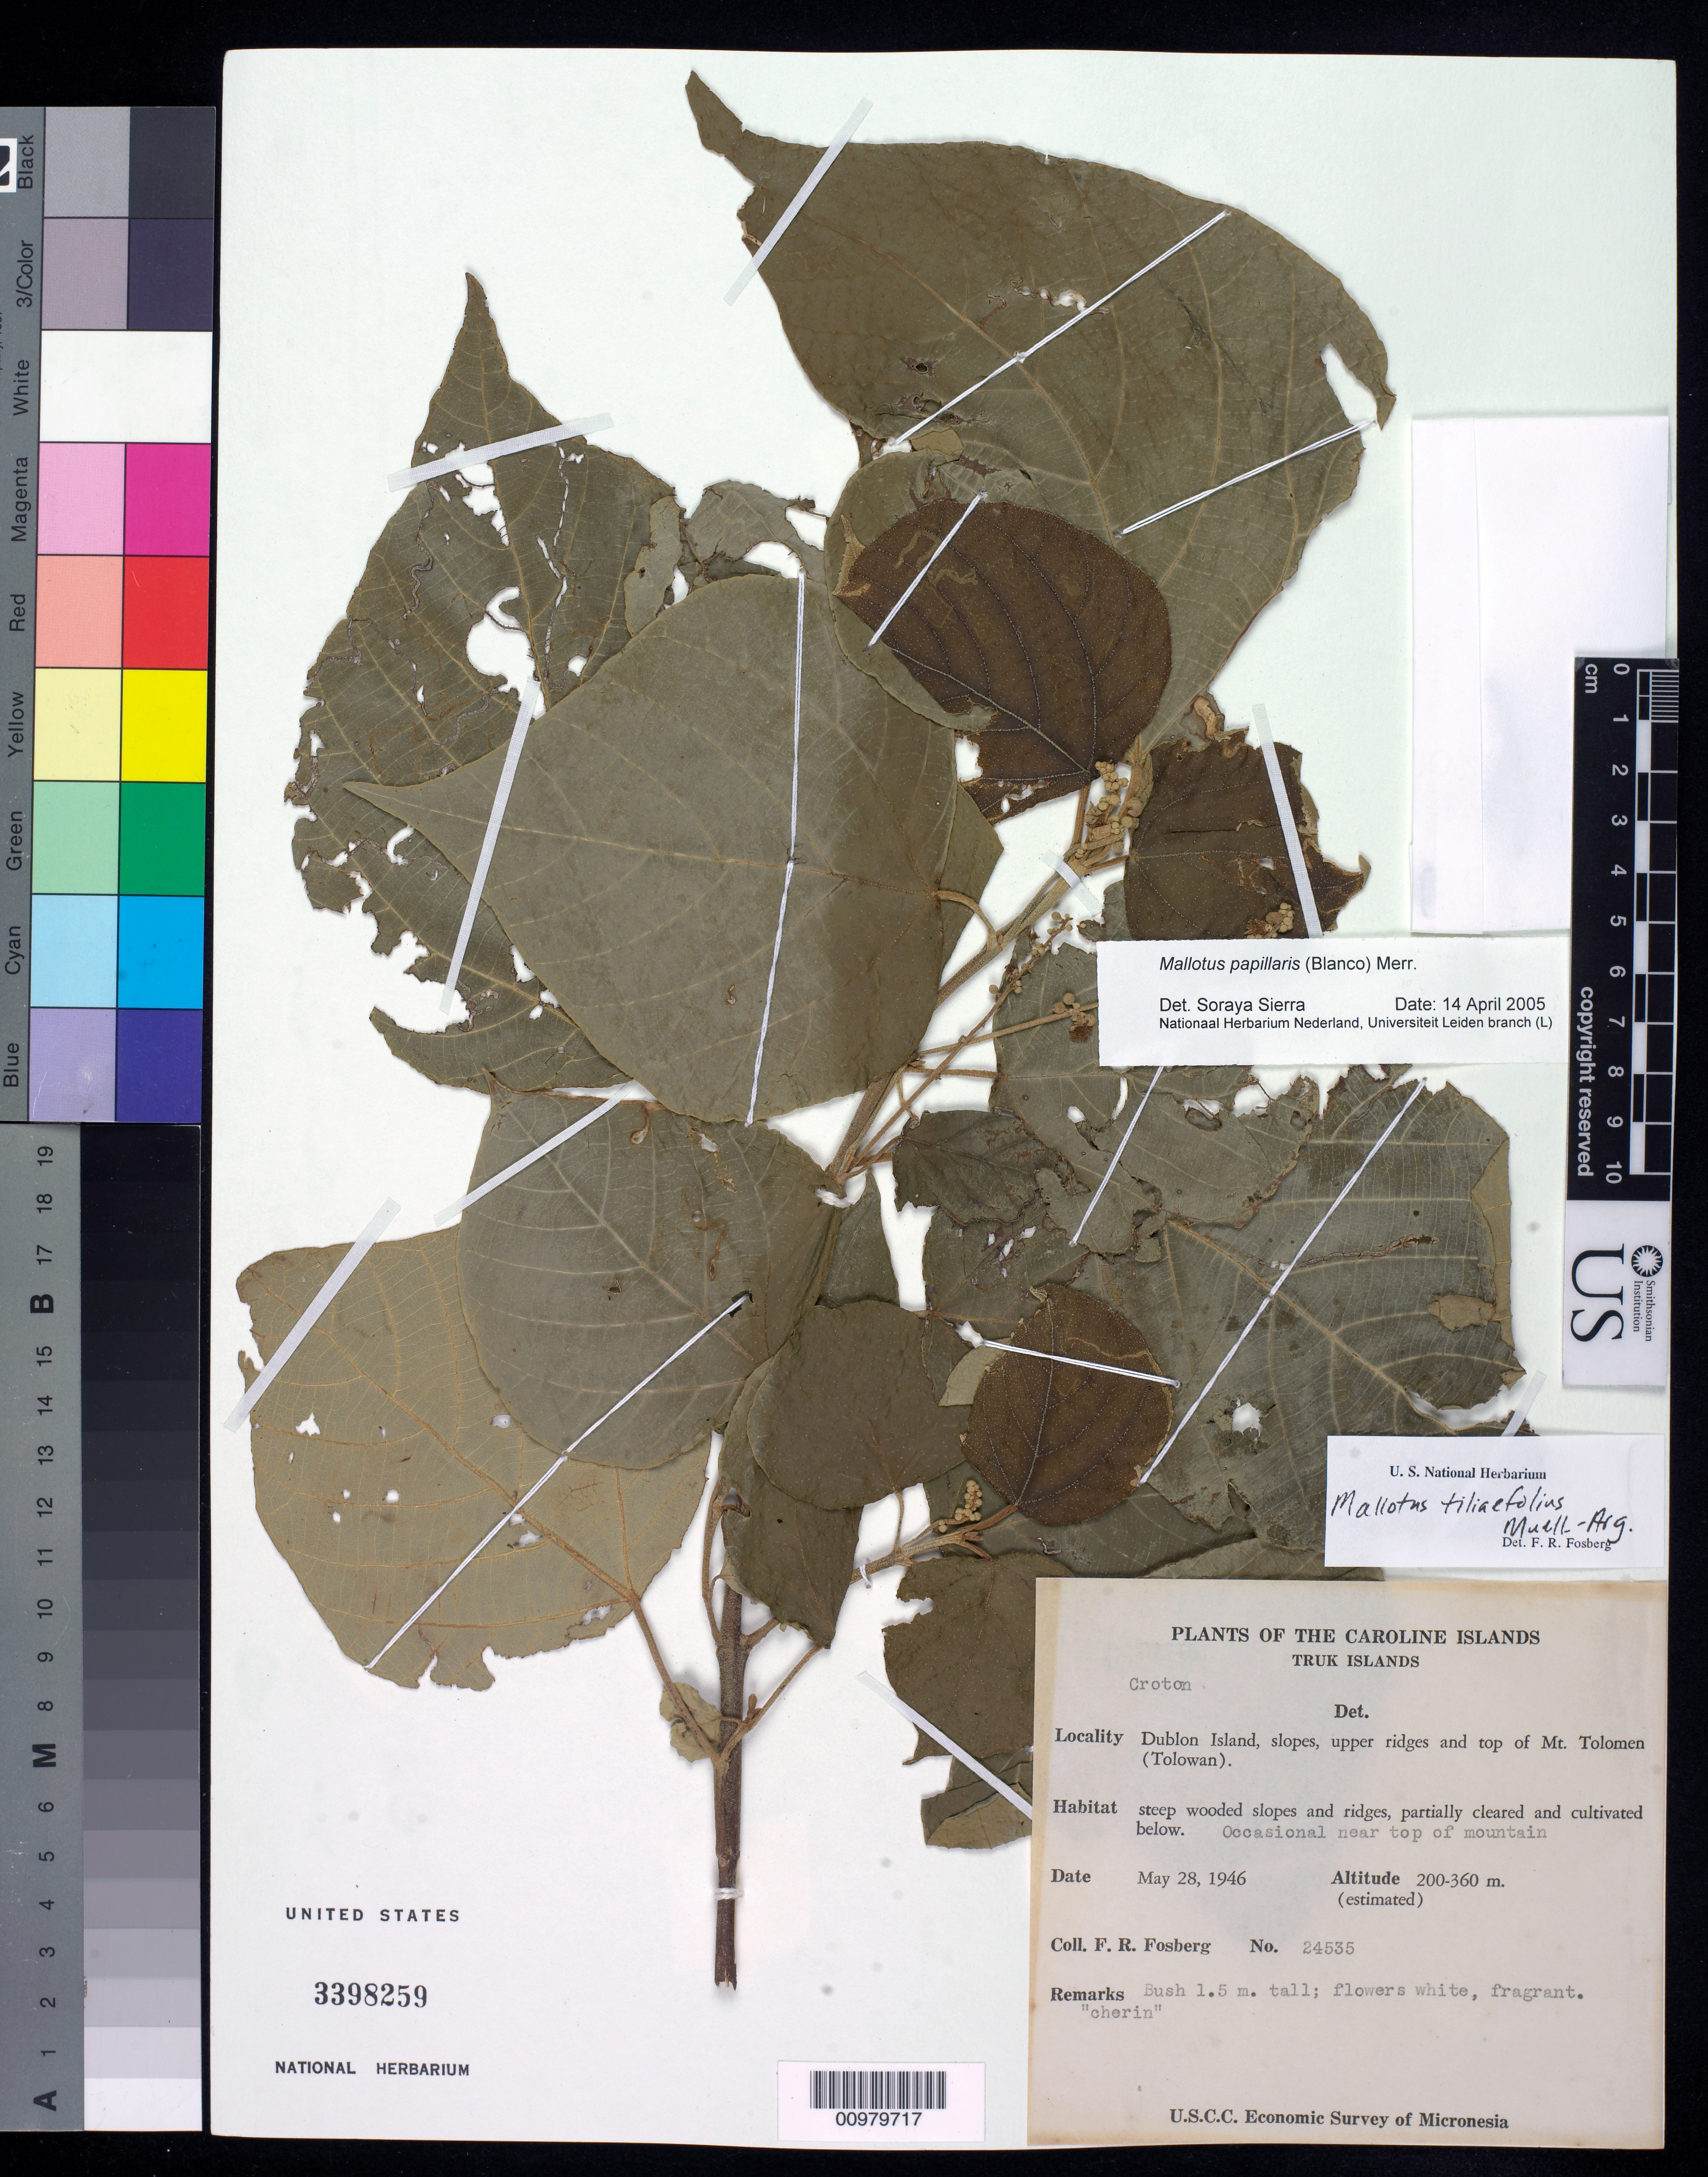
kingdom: Plantae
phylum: Tracheophyta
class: Magnoliopsida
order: Malpighiales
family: Euphorbiaceae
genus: Mallotus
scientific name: Mallotus papillaris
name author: (Blanco) Merr.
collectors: F. R. Fosberg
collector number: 24535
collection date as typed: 28 May 1946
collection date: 1946-05-28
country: Micronesia, Federated States of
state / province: Truk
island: Dublon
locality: upper ridges and top of Mt. Tolomen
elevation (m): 200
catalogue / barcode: US 3398259